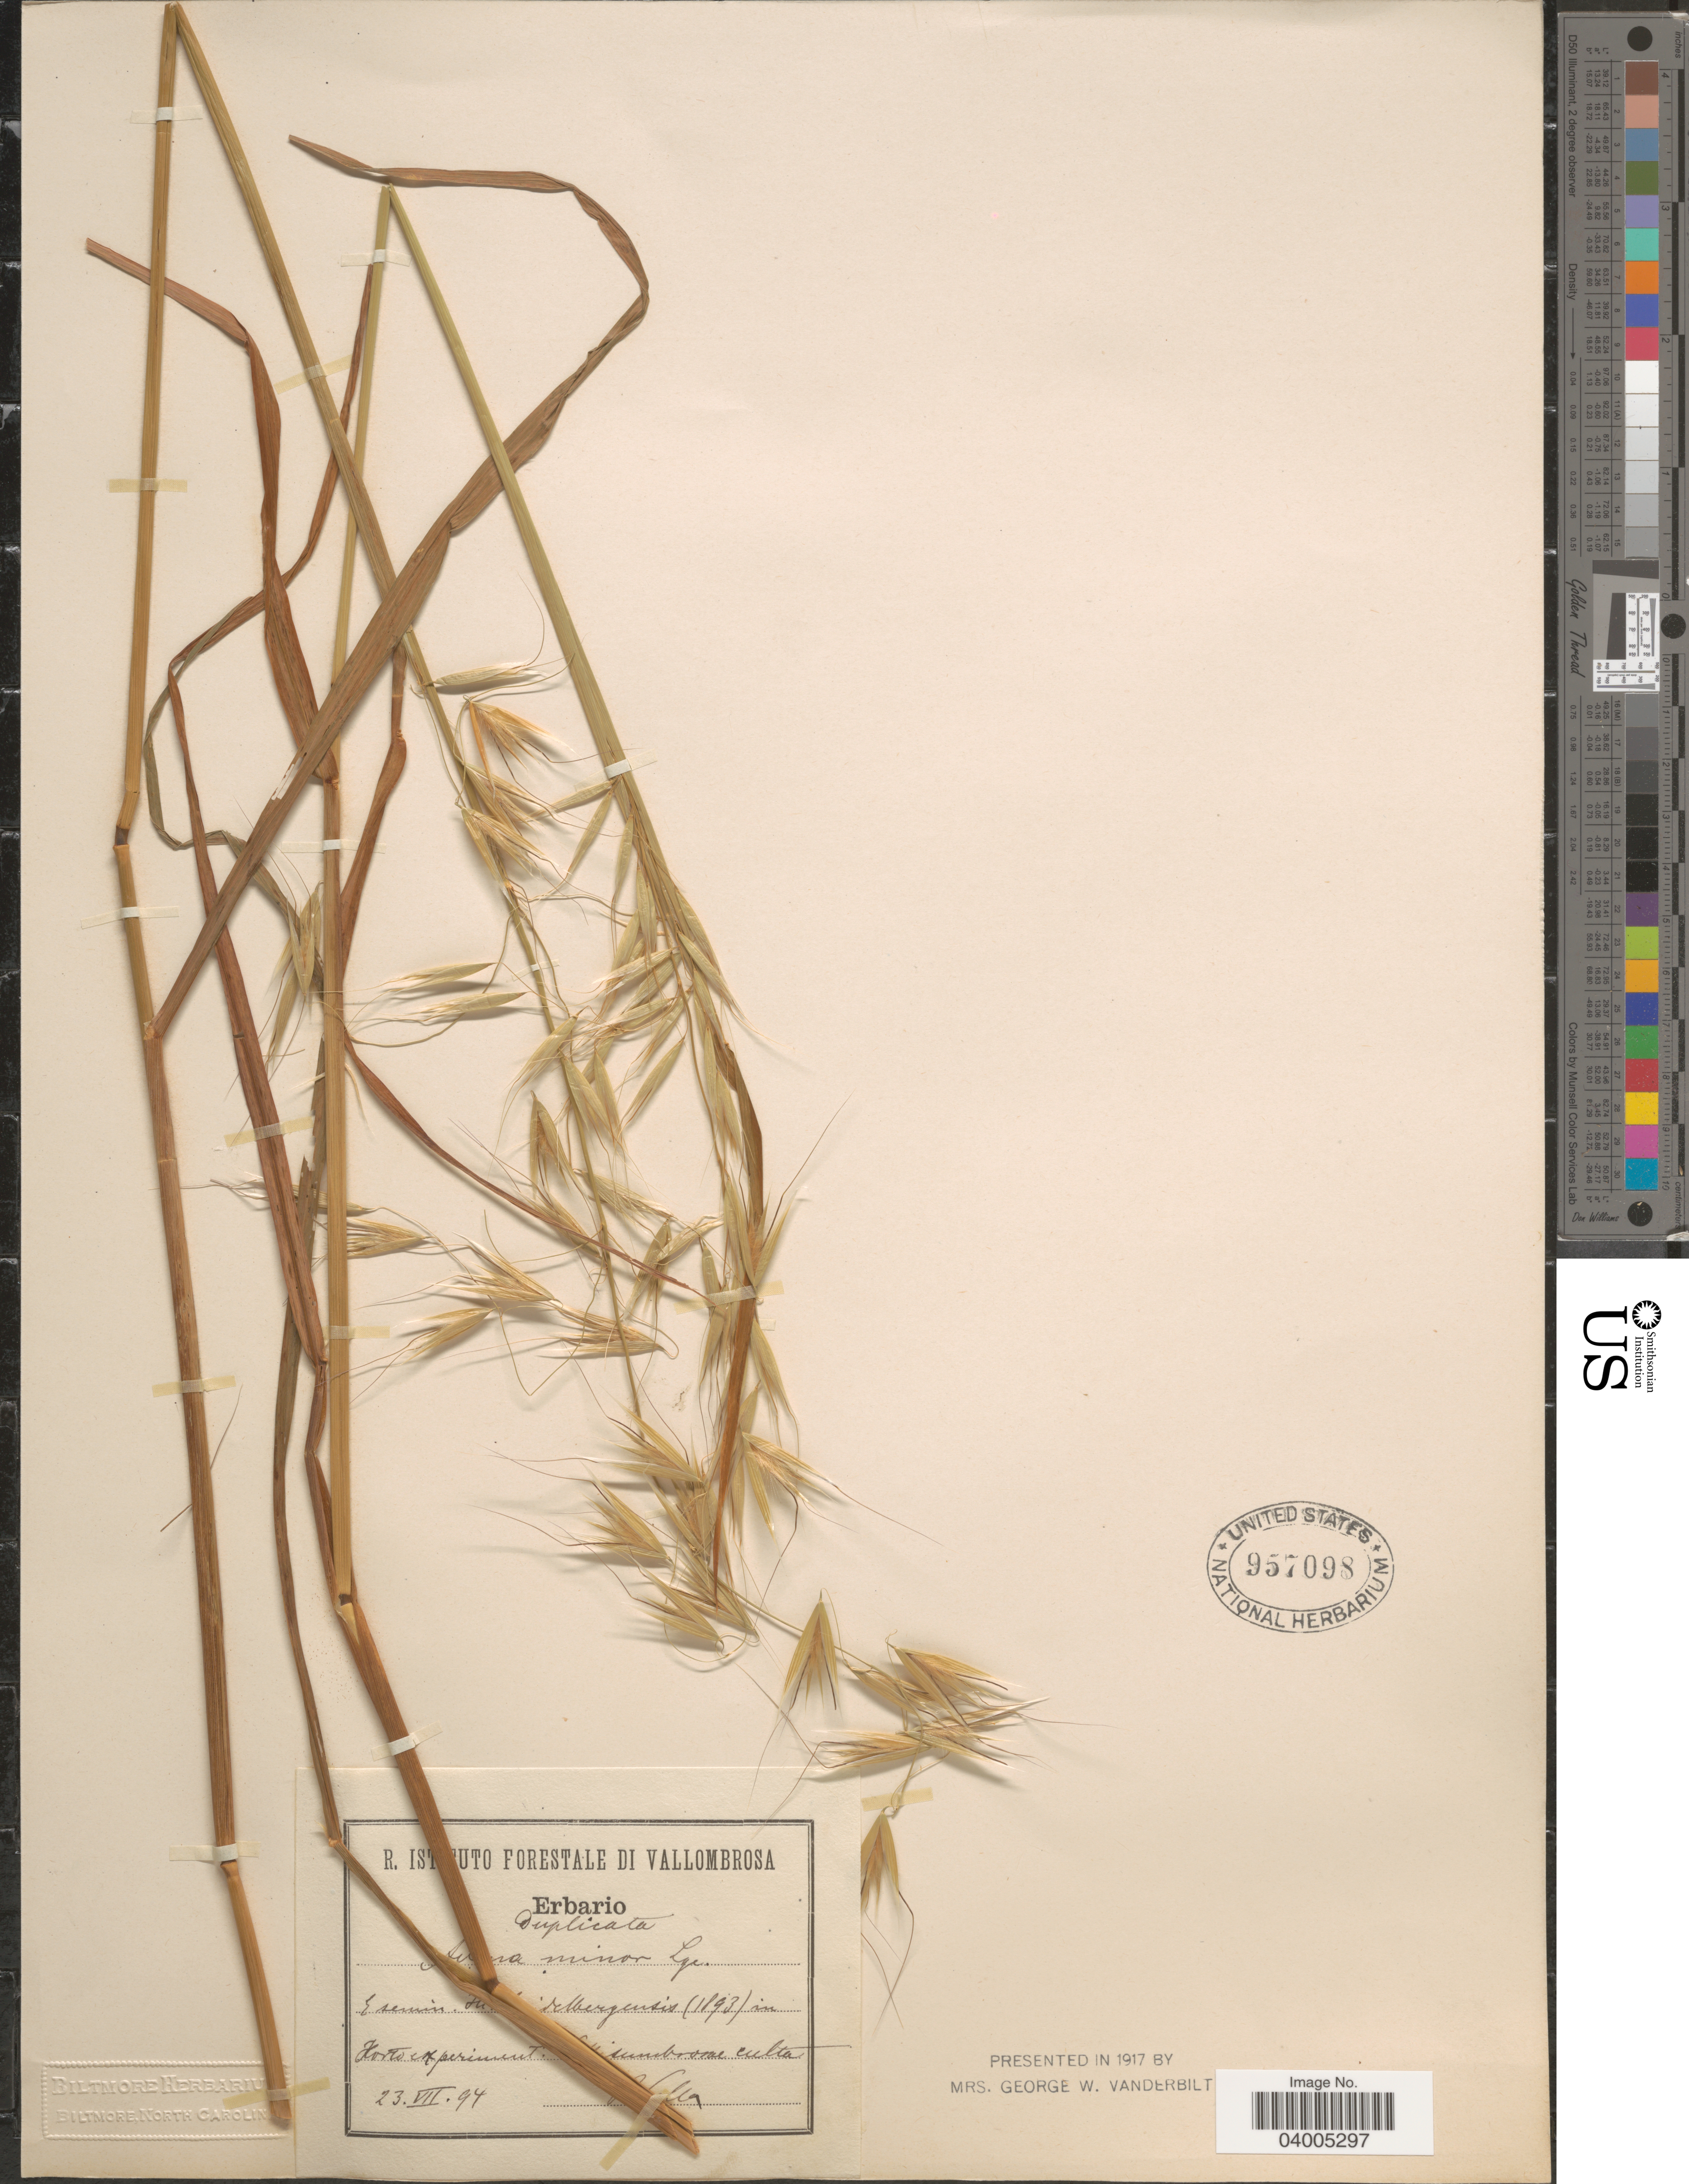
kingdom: Plantae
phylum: Tracheophyta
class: Liliopsida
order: Poales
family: Poaceae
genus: Avena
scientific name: Avena barbata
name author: Pott ex Link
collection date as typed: Transcribed d/m/y: 23/7/94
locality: Horto experiment . [illegible text]lumbrosae culta.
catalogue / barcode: US 957098